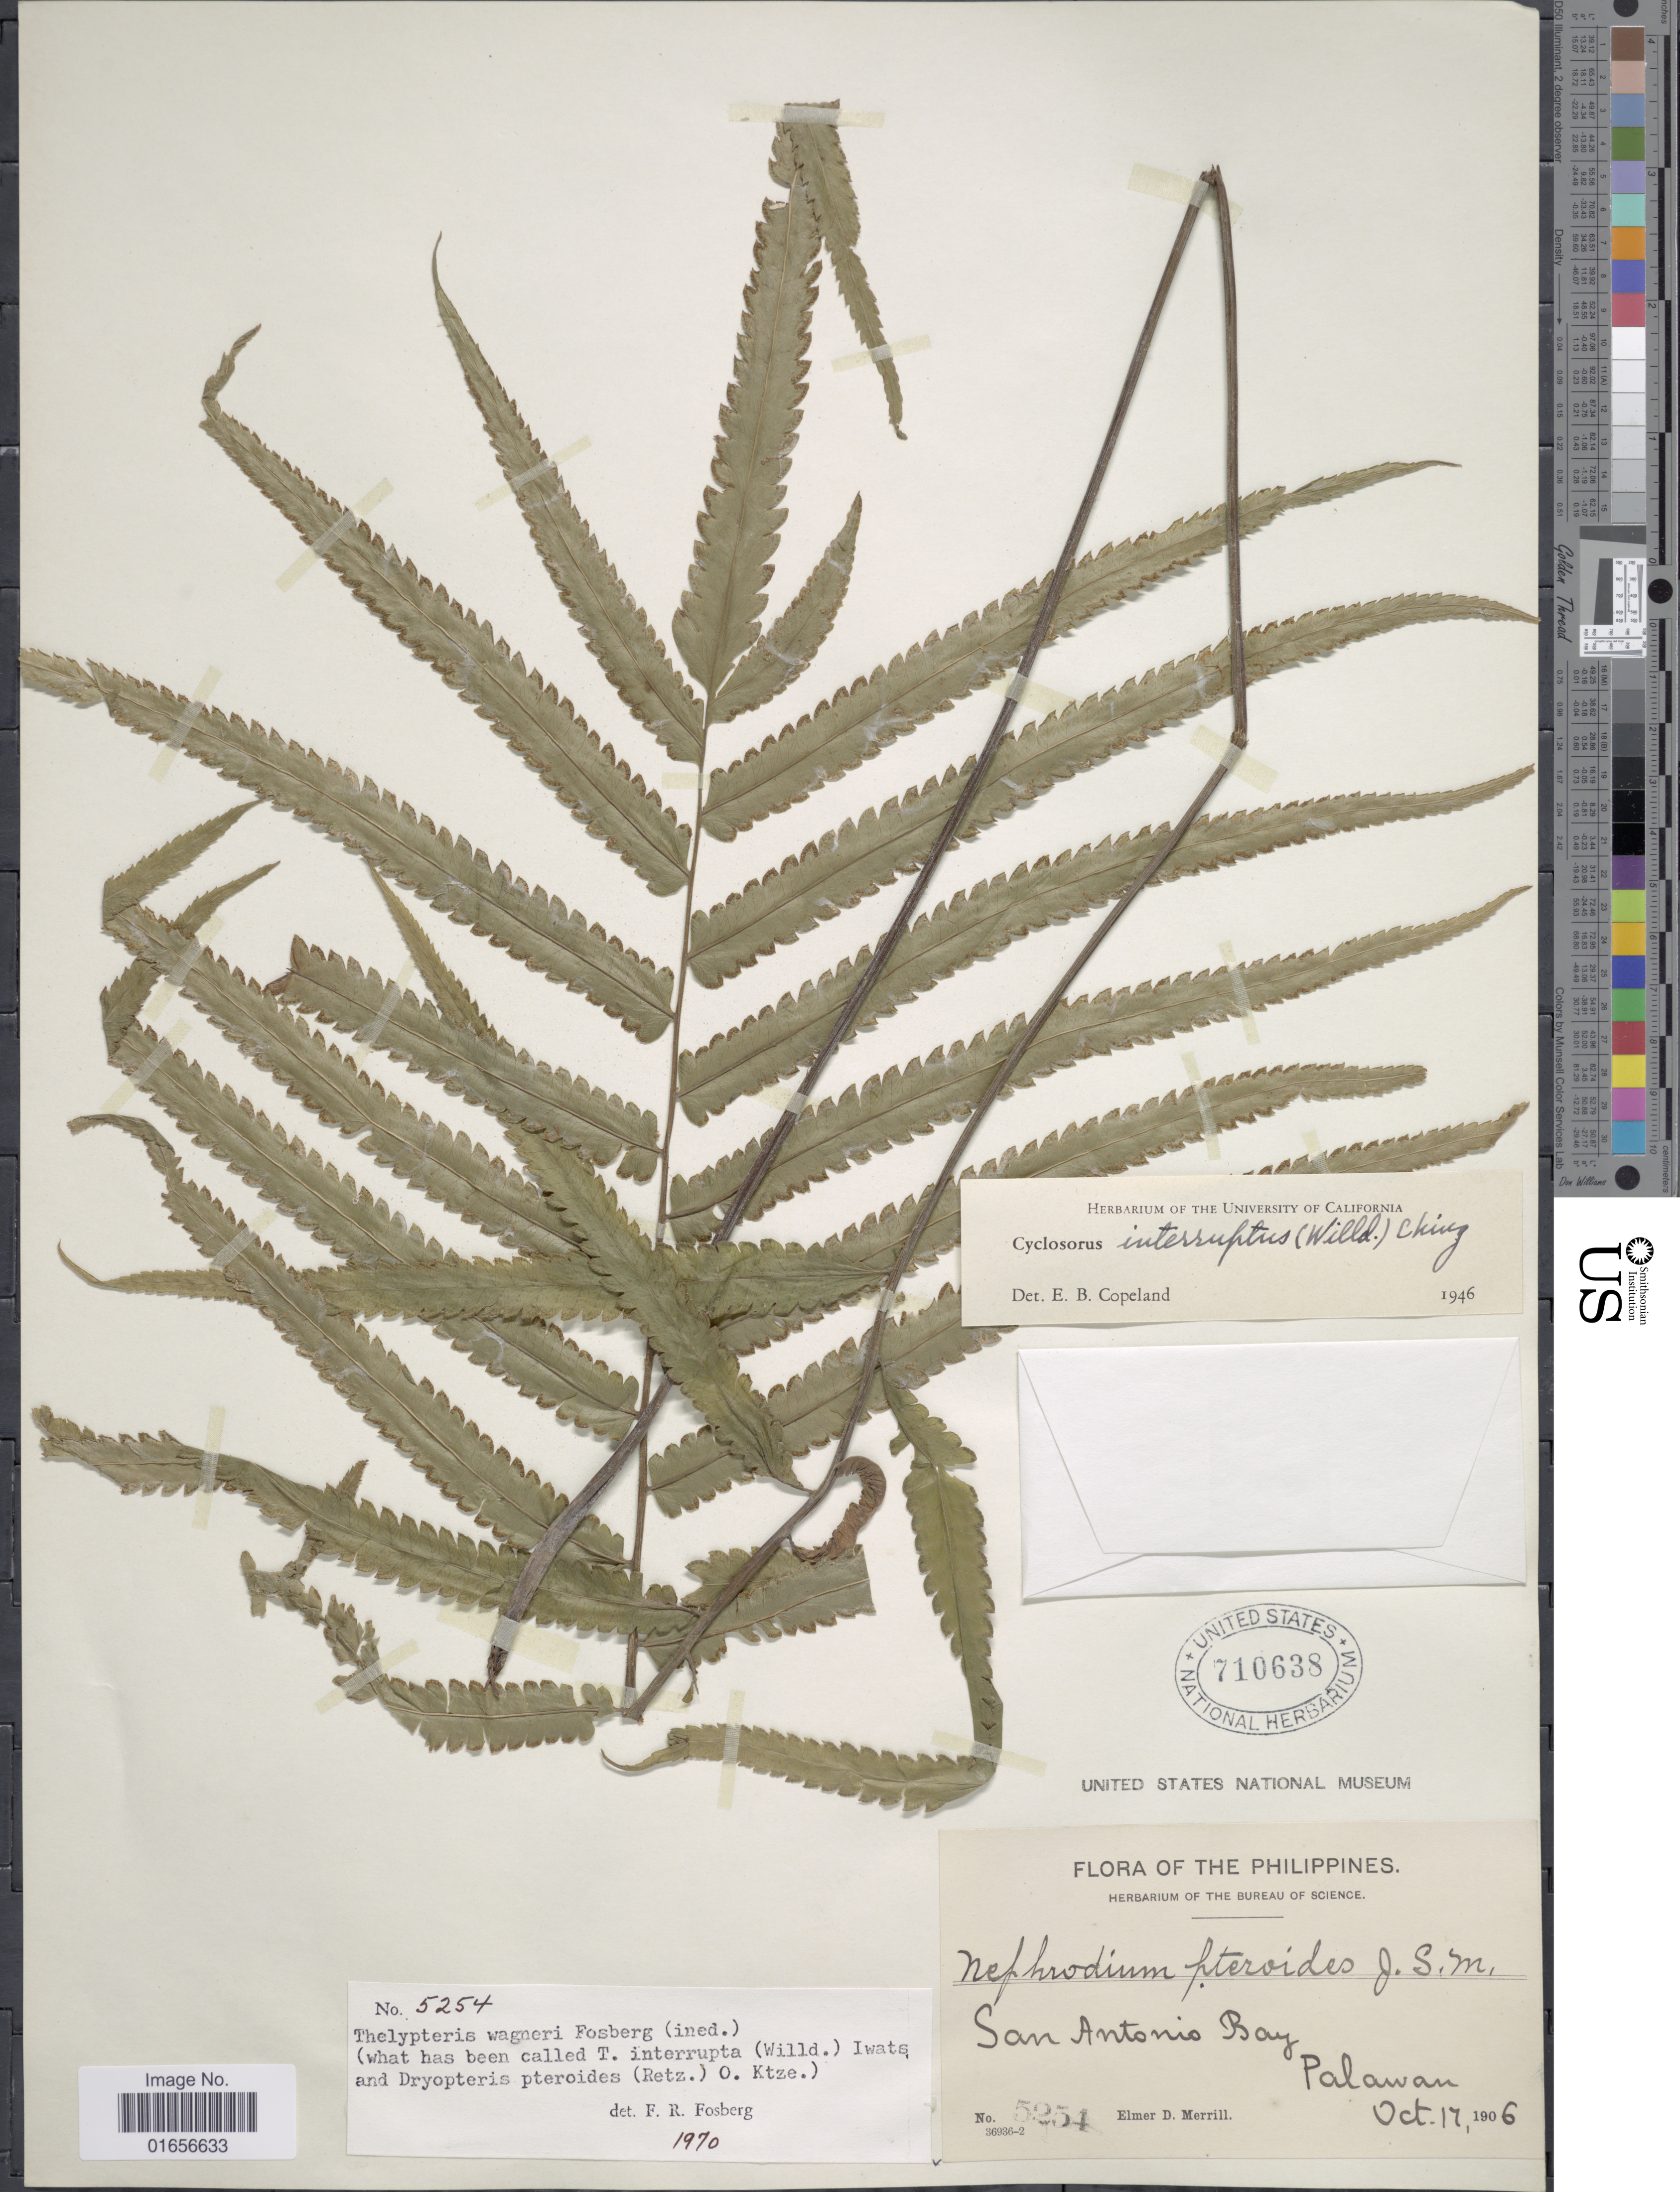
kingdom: Plantae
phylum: Tracheophyta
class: Polypodiopsida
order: Polypodiales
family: Thelypteridaceae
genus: Amphineuron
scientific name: Amphineuron terminans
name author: (J. Sm. ex Hook.) Holttum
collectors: E. D. Merrill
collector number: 5254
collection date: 1906-10-17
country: Philippines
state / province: Mimaropa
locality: The Philippines, San Antonio Bay, Palawan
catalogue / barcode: US 710638